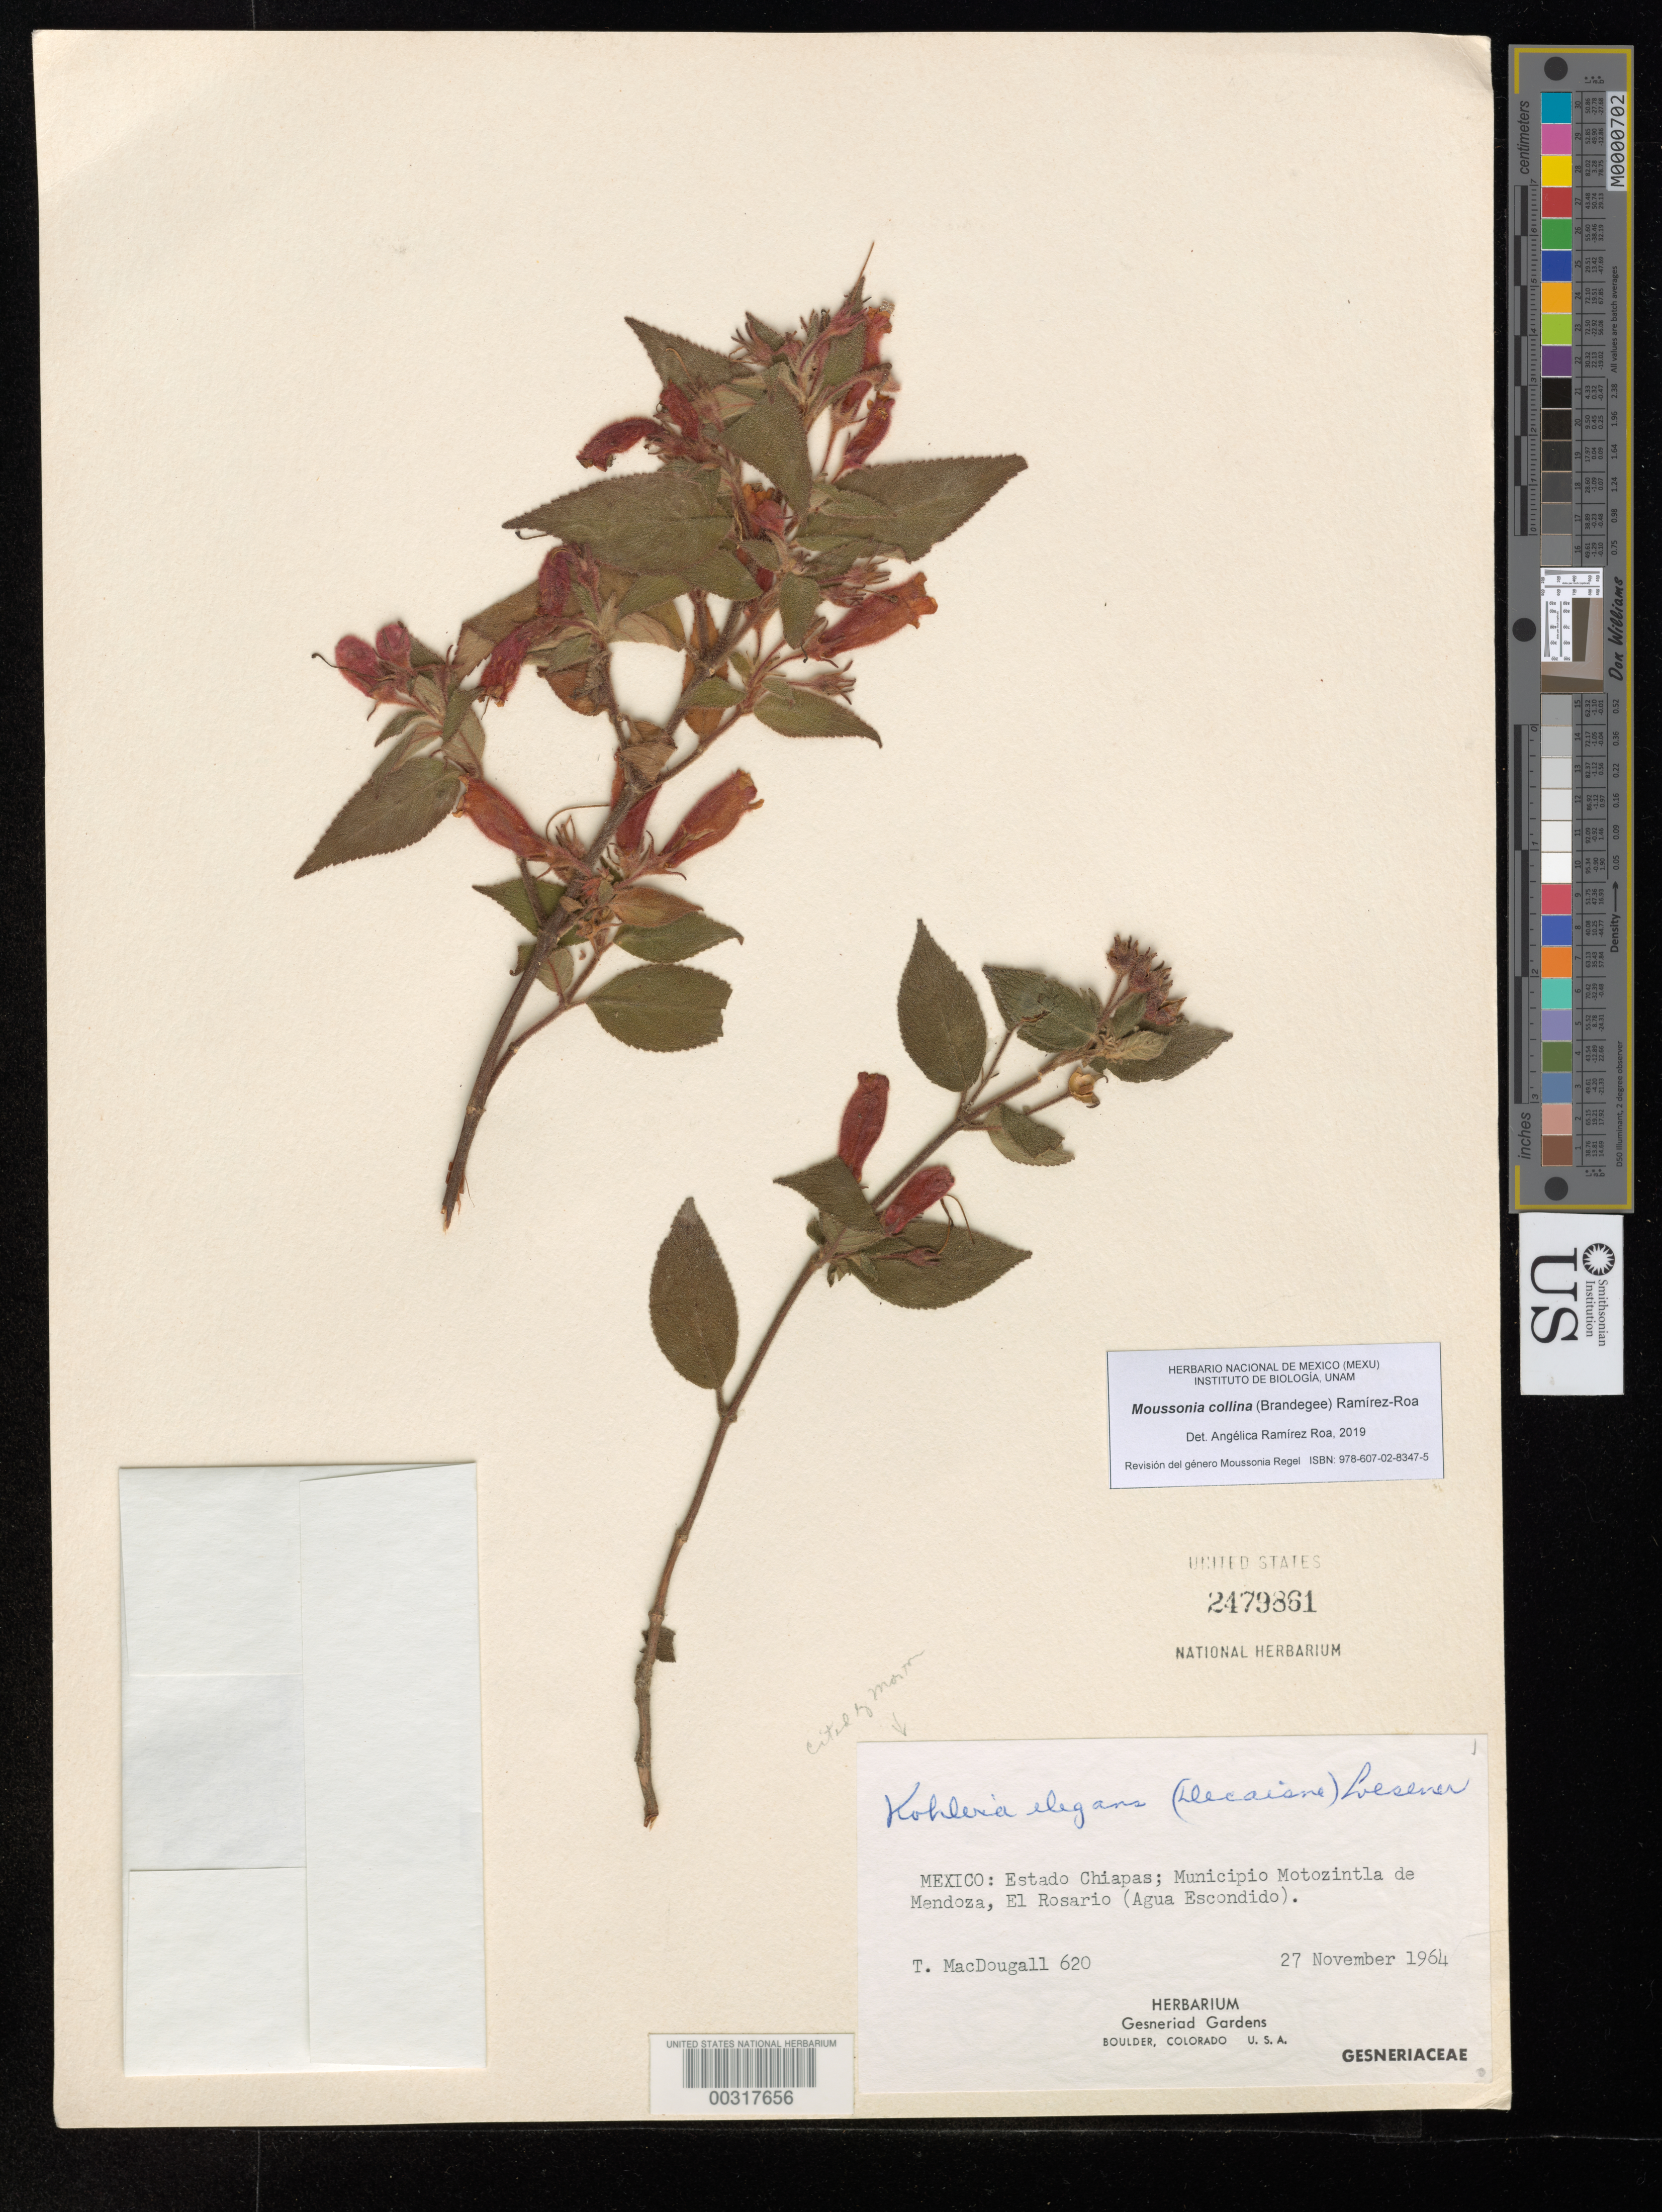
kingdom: Plantae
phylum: Tracheophyta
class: Magnoliopsida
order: Lamiales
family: Gesneriaceae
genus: Moussonia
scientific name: Moussonia collina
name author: (Brandegee) Ram.-Roa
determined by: Ramírez-Roa, A.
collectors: T. Macdougall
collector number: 620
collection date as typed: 27 Nov 1964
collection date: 1964-11-27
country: Mexico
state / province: Chiapas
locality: Mpio. Motozintla de Mendoza, El Rosario (Agua Escondido)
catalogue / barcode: US 2479861